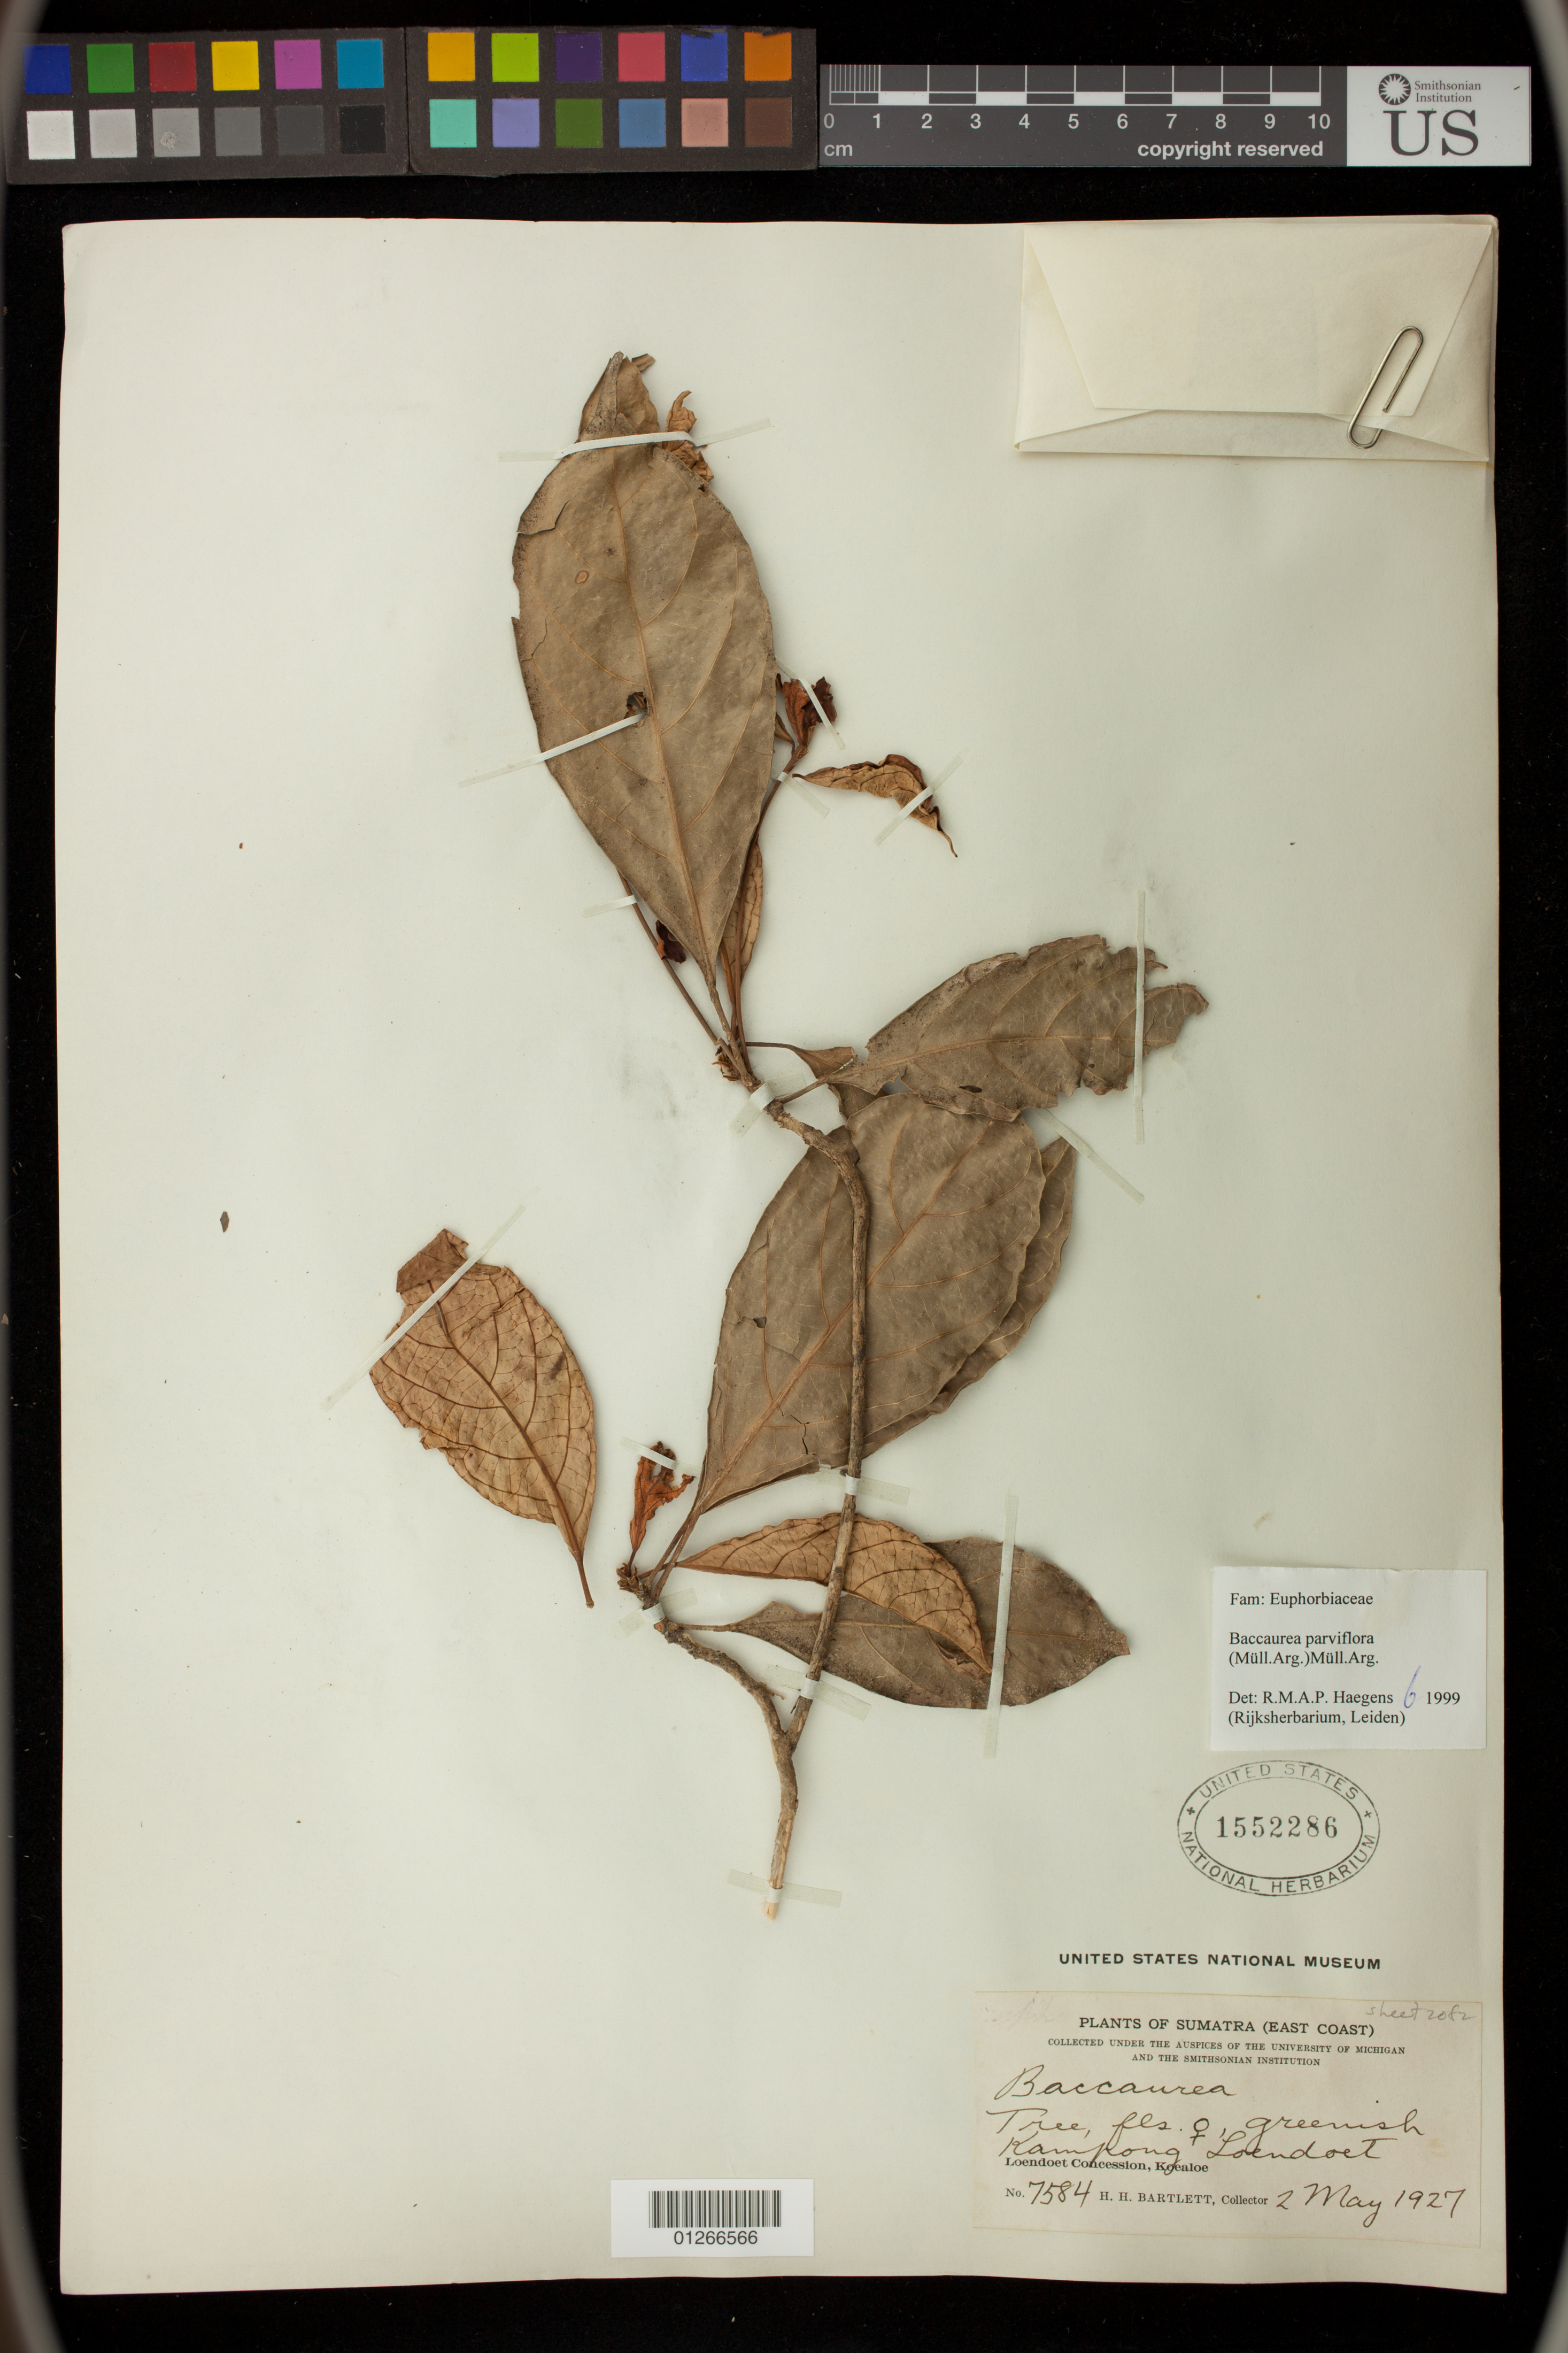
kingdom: Plantae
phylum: Tracheophyta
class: Magnoliopsida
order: Malpighiales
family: Phyllanthaceae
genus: Baccaurea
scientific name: Baccaurea parviflora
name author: M. Arg.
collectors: H. H. Bartlett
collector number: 7584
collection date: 1927-05-02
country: Indonesia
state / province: Sumatra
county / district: Sumatera Utara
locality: Sumatra (East Coast). Kampong Loendoet, Loendoet Concession, Koealoe.